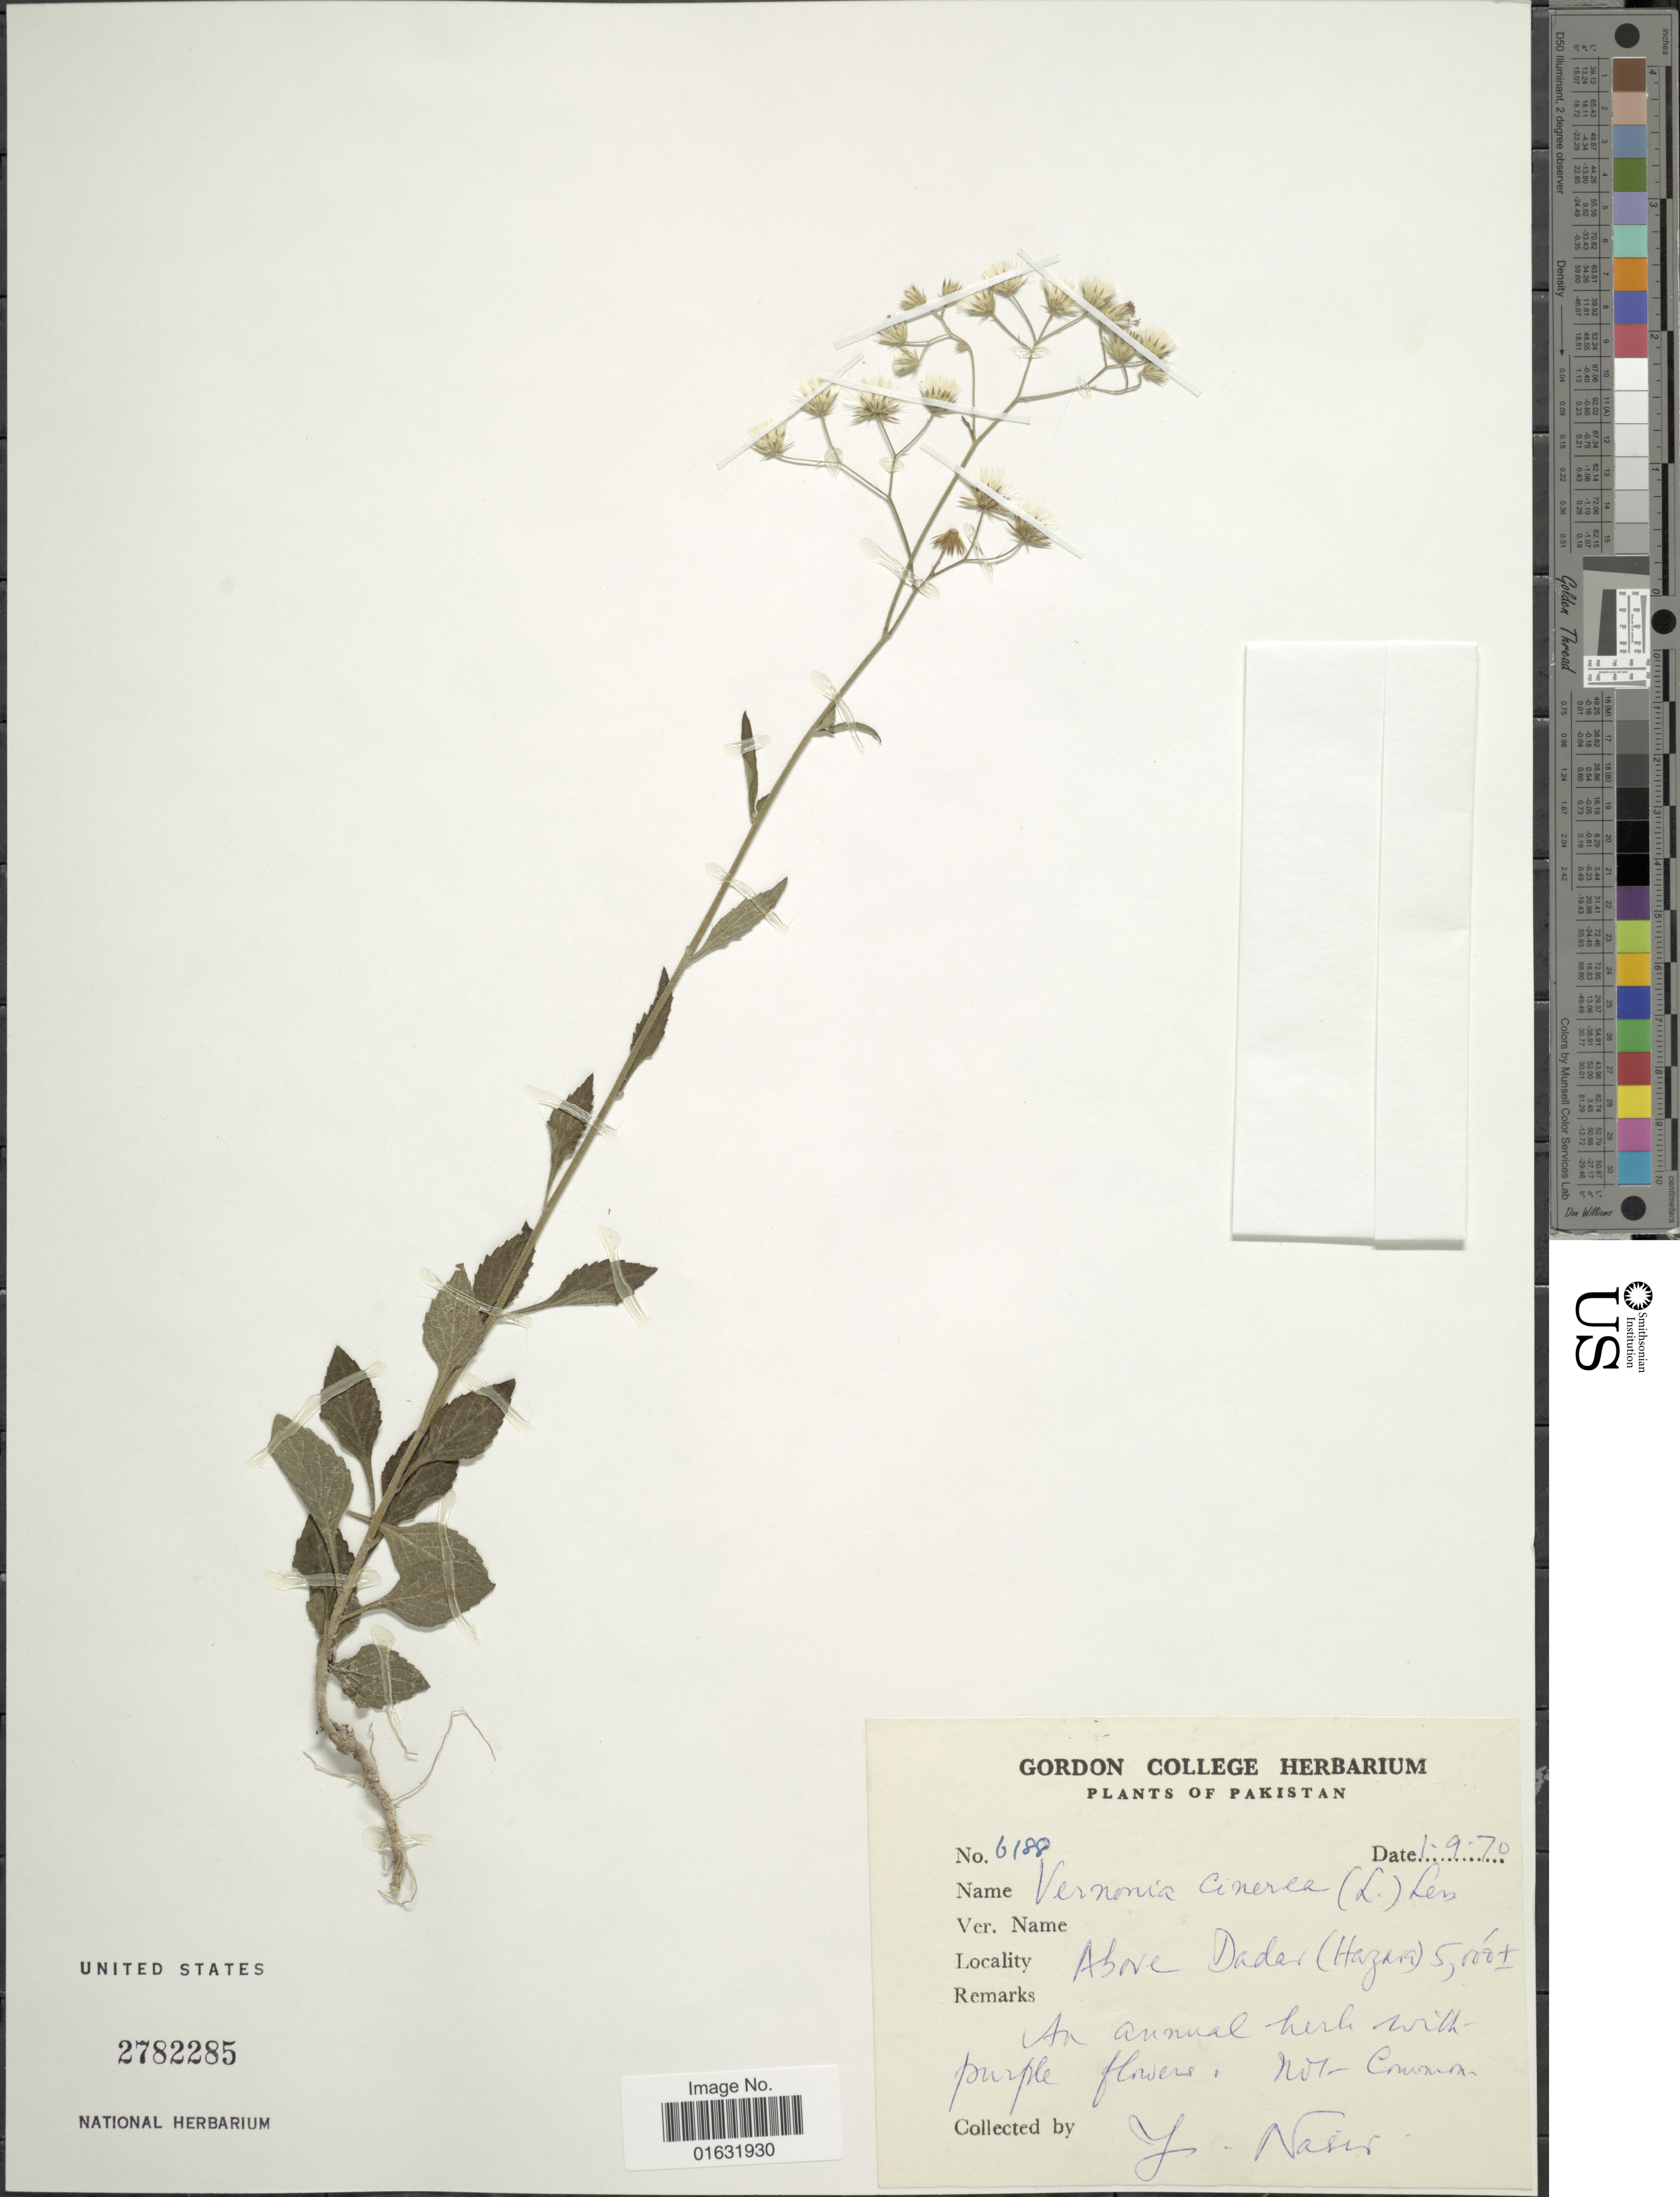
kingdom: Plantae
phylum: Tracheophyta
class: Magnoliopsida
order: Asterales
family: Asteraceae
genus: Cyanthillium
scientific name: Cyanthillium cinereum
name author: (L.) H. Rob.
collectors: Y. Nasir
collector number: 6188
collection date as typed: Transcribed d/m/y: 1/9/70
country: Pakistan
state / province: Khyber Pakhtunkhwa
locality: Above Dadar (Hazara)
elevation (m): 1524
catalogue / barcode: US 2782285